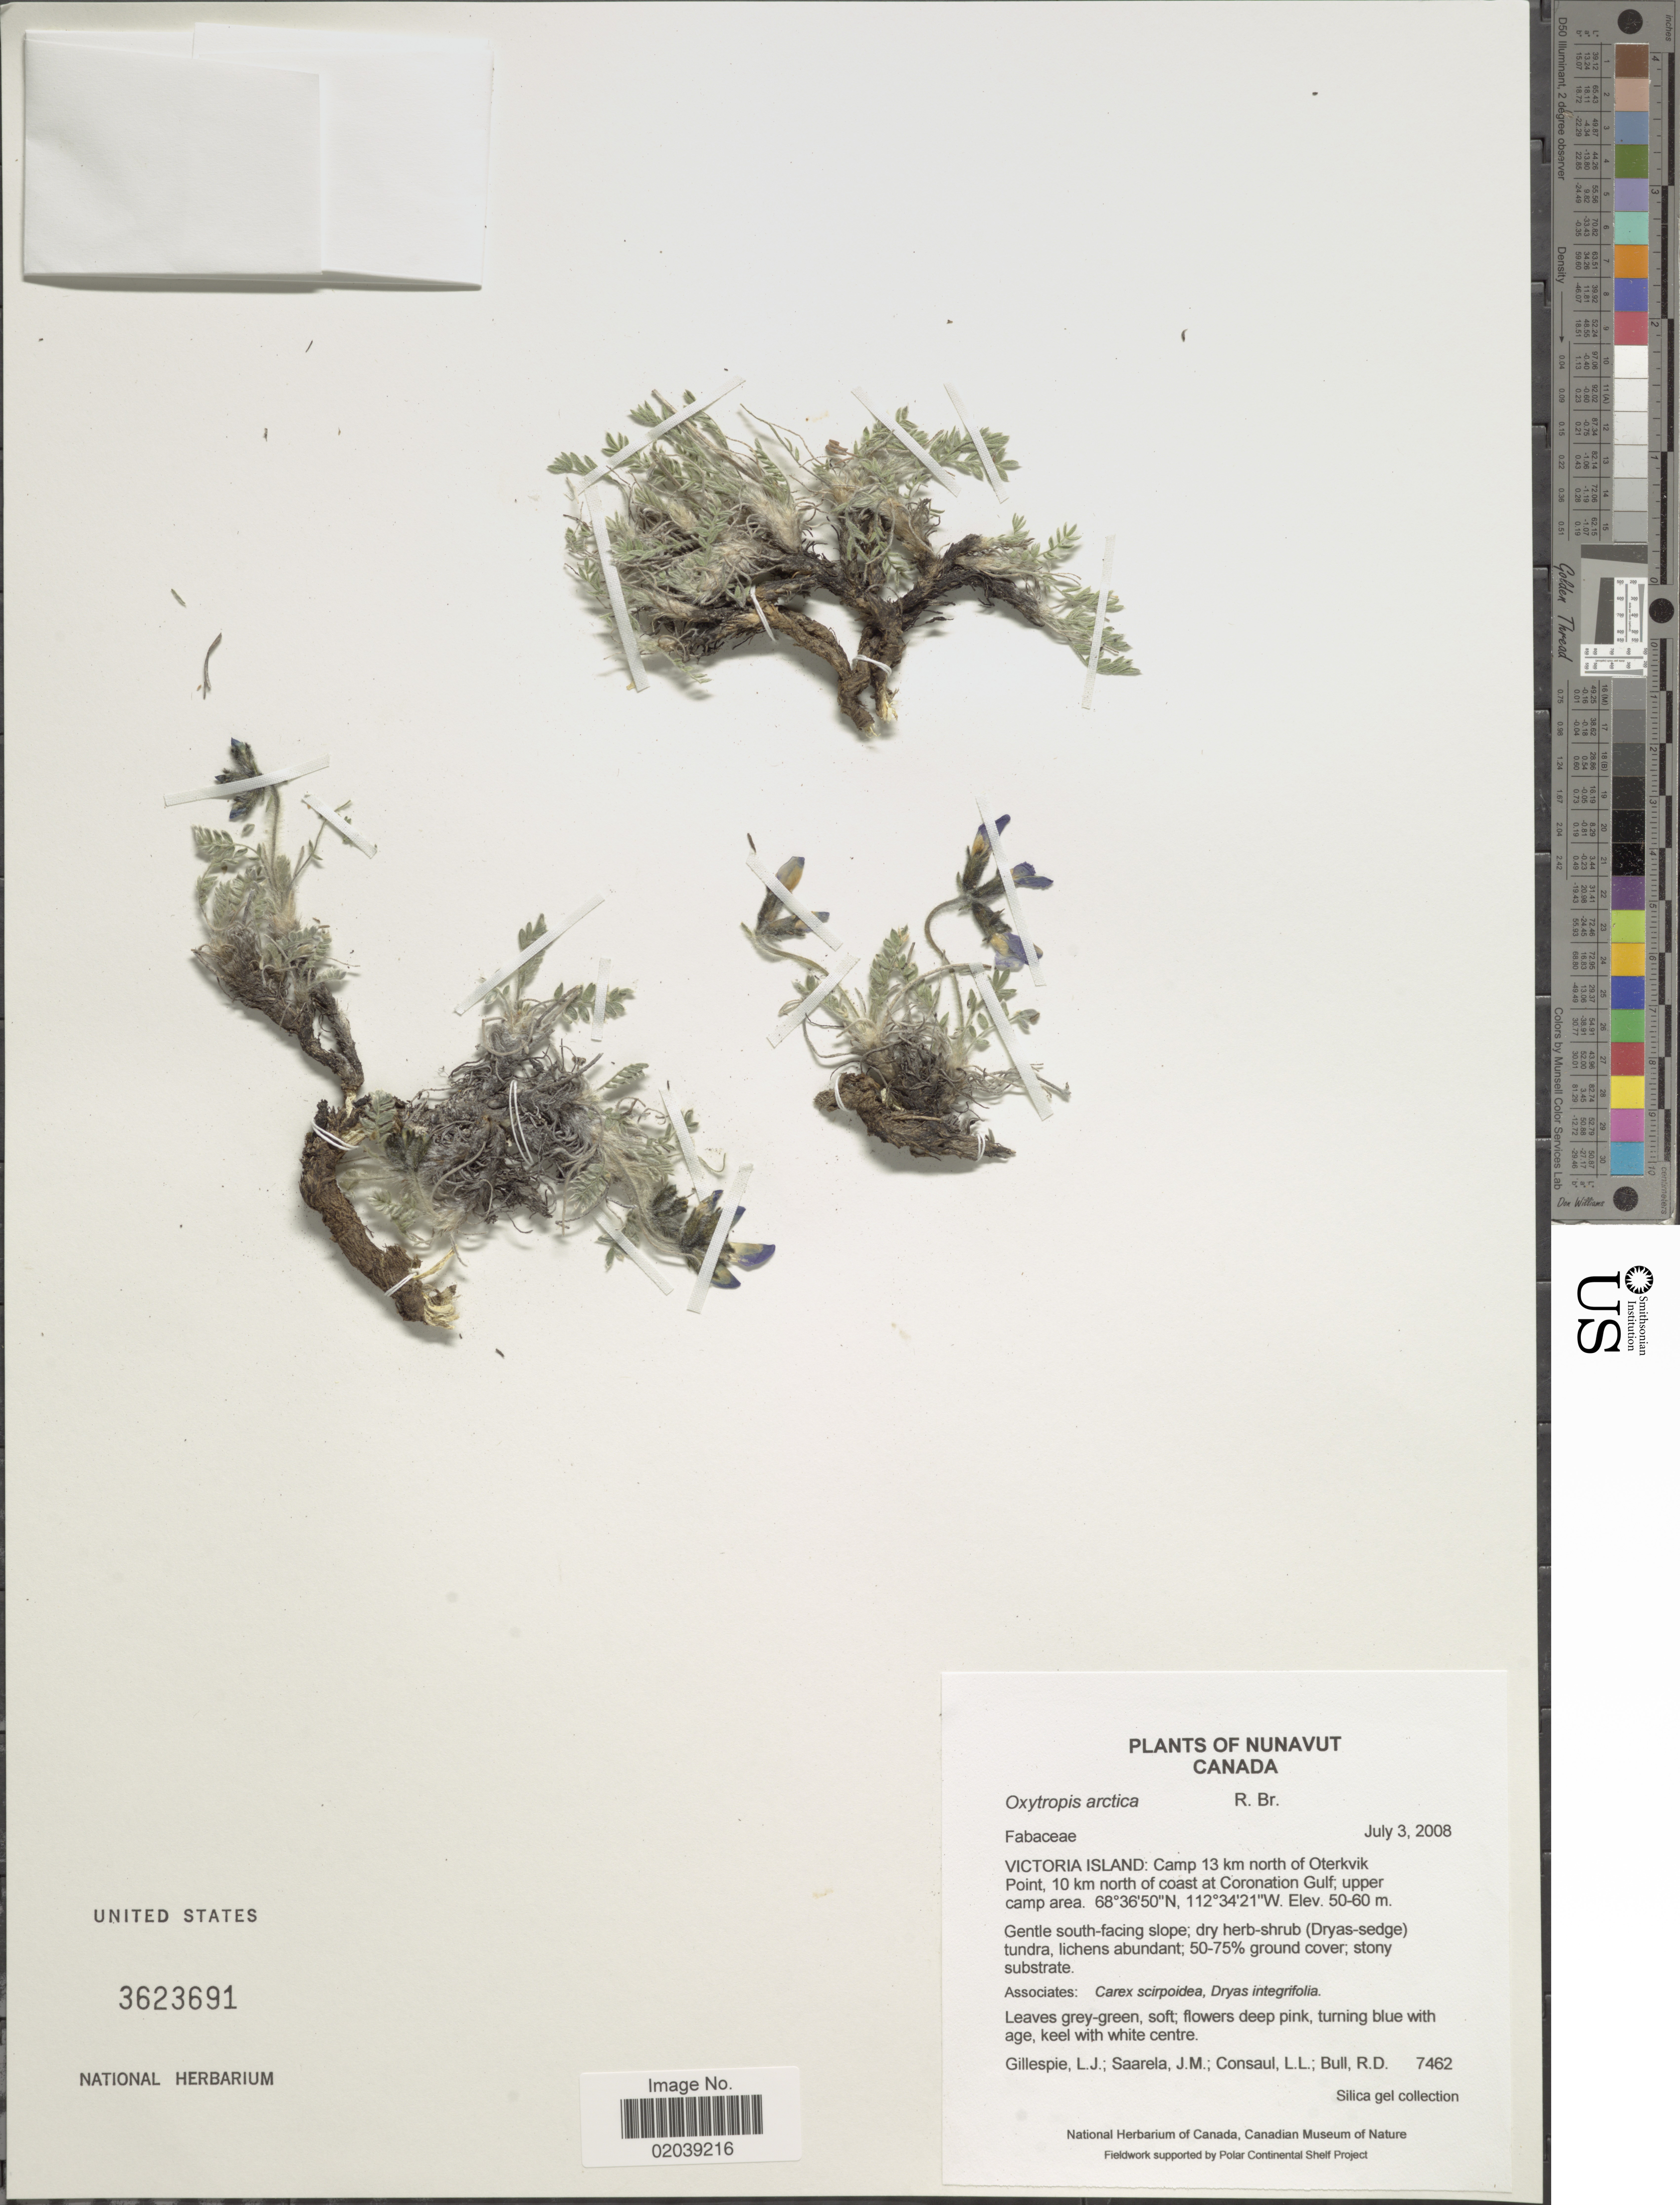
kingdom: Plantae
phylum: Tracheophyta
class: Magnoliopsida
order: Fabales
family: Fabaceae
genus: Oxytropis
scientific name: Oxytropis arctica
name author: R. Br.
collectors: L. Gillespie, J. Saarela, L. Consaul & R. Bull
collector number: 7462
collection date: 2008-07-03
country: Canada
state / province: Nunavut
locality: Victoria Island: Camp 13 km north of Oterkvik Point, 10 km north of coast at Coronation Gulf, upper camp area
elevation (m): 50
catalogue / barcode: US 3623691